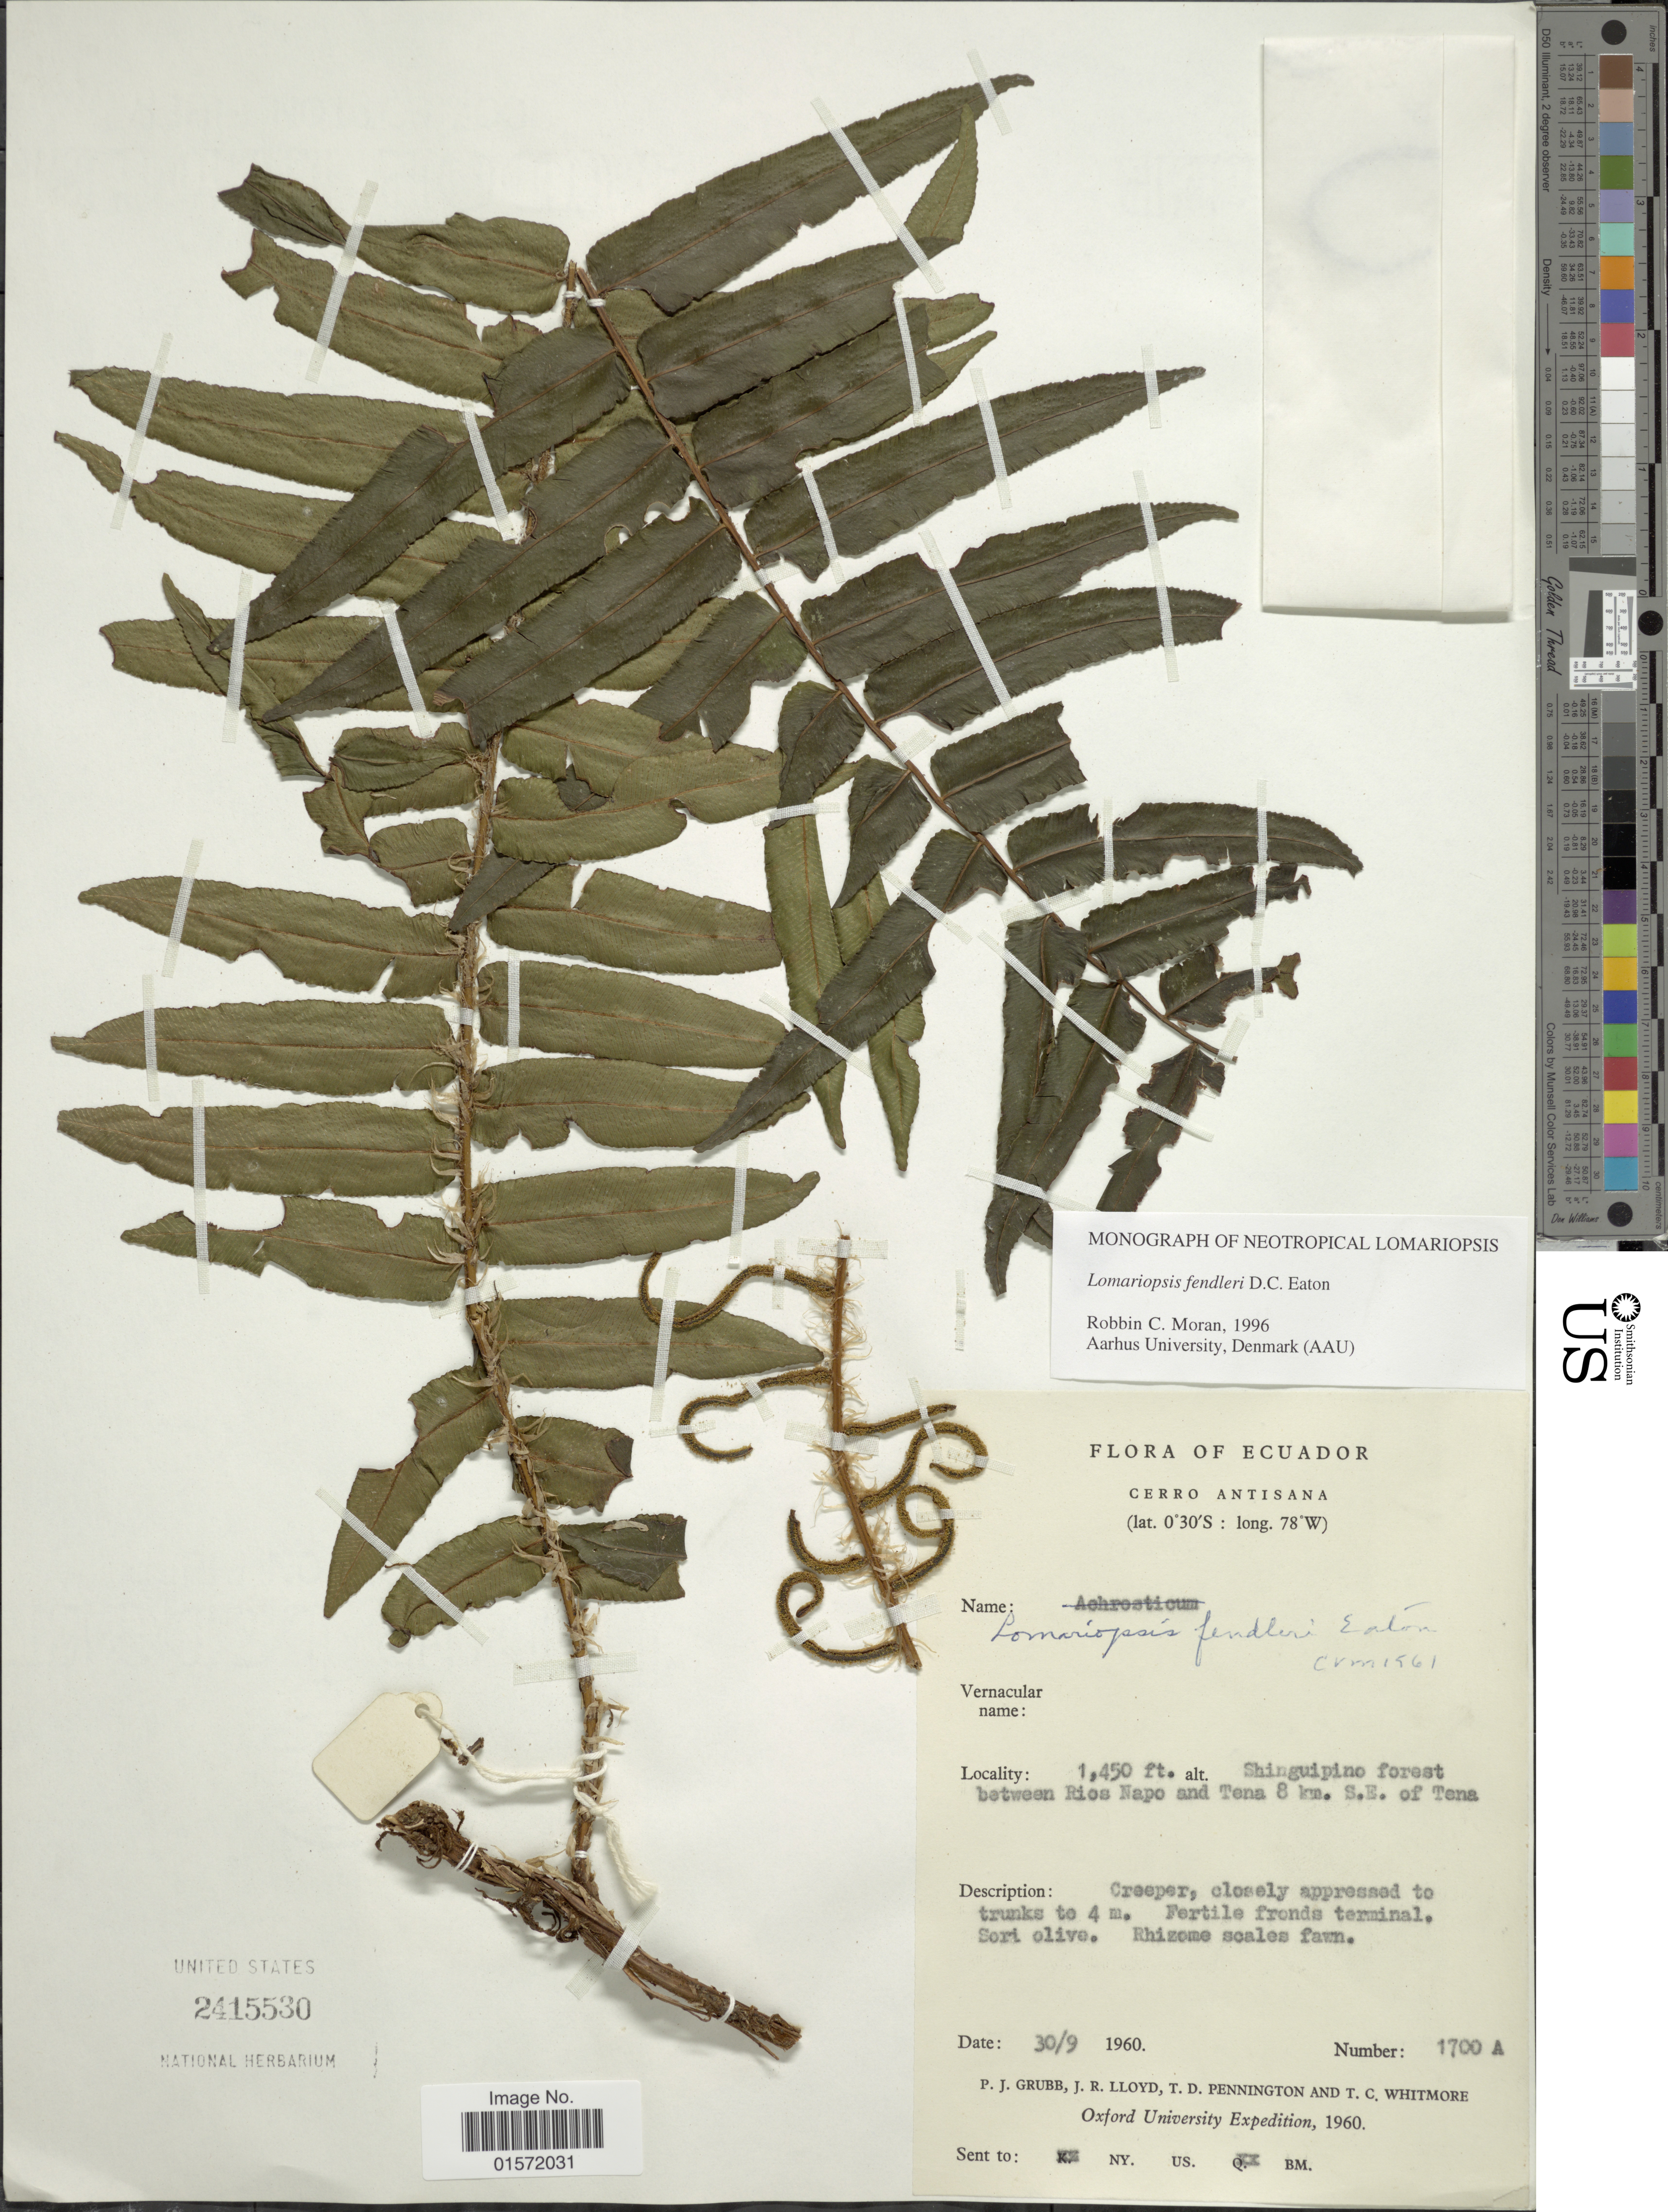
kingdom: Plantae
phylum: Tracheophyta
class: Polypodiopsida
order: Polypodiales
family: Lomariopsidaceae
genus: Lomariopsis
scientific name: Lomariopsis fendleri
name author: D.C. Eaton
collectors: P. J. Grubb, J. R. Lloyd, T. D. Pennington & T. C. Whitmore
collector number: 1700A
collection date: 1960-09-30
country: Ecuador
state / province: Napo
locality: Cerro Antisana, Shinguipino forest between Rios Napo and Tena 8 km. S.E. of Tena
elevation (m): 442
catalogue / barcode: US 2415530